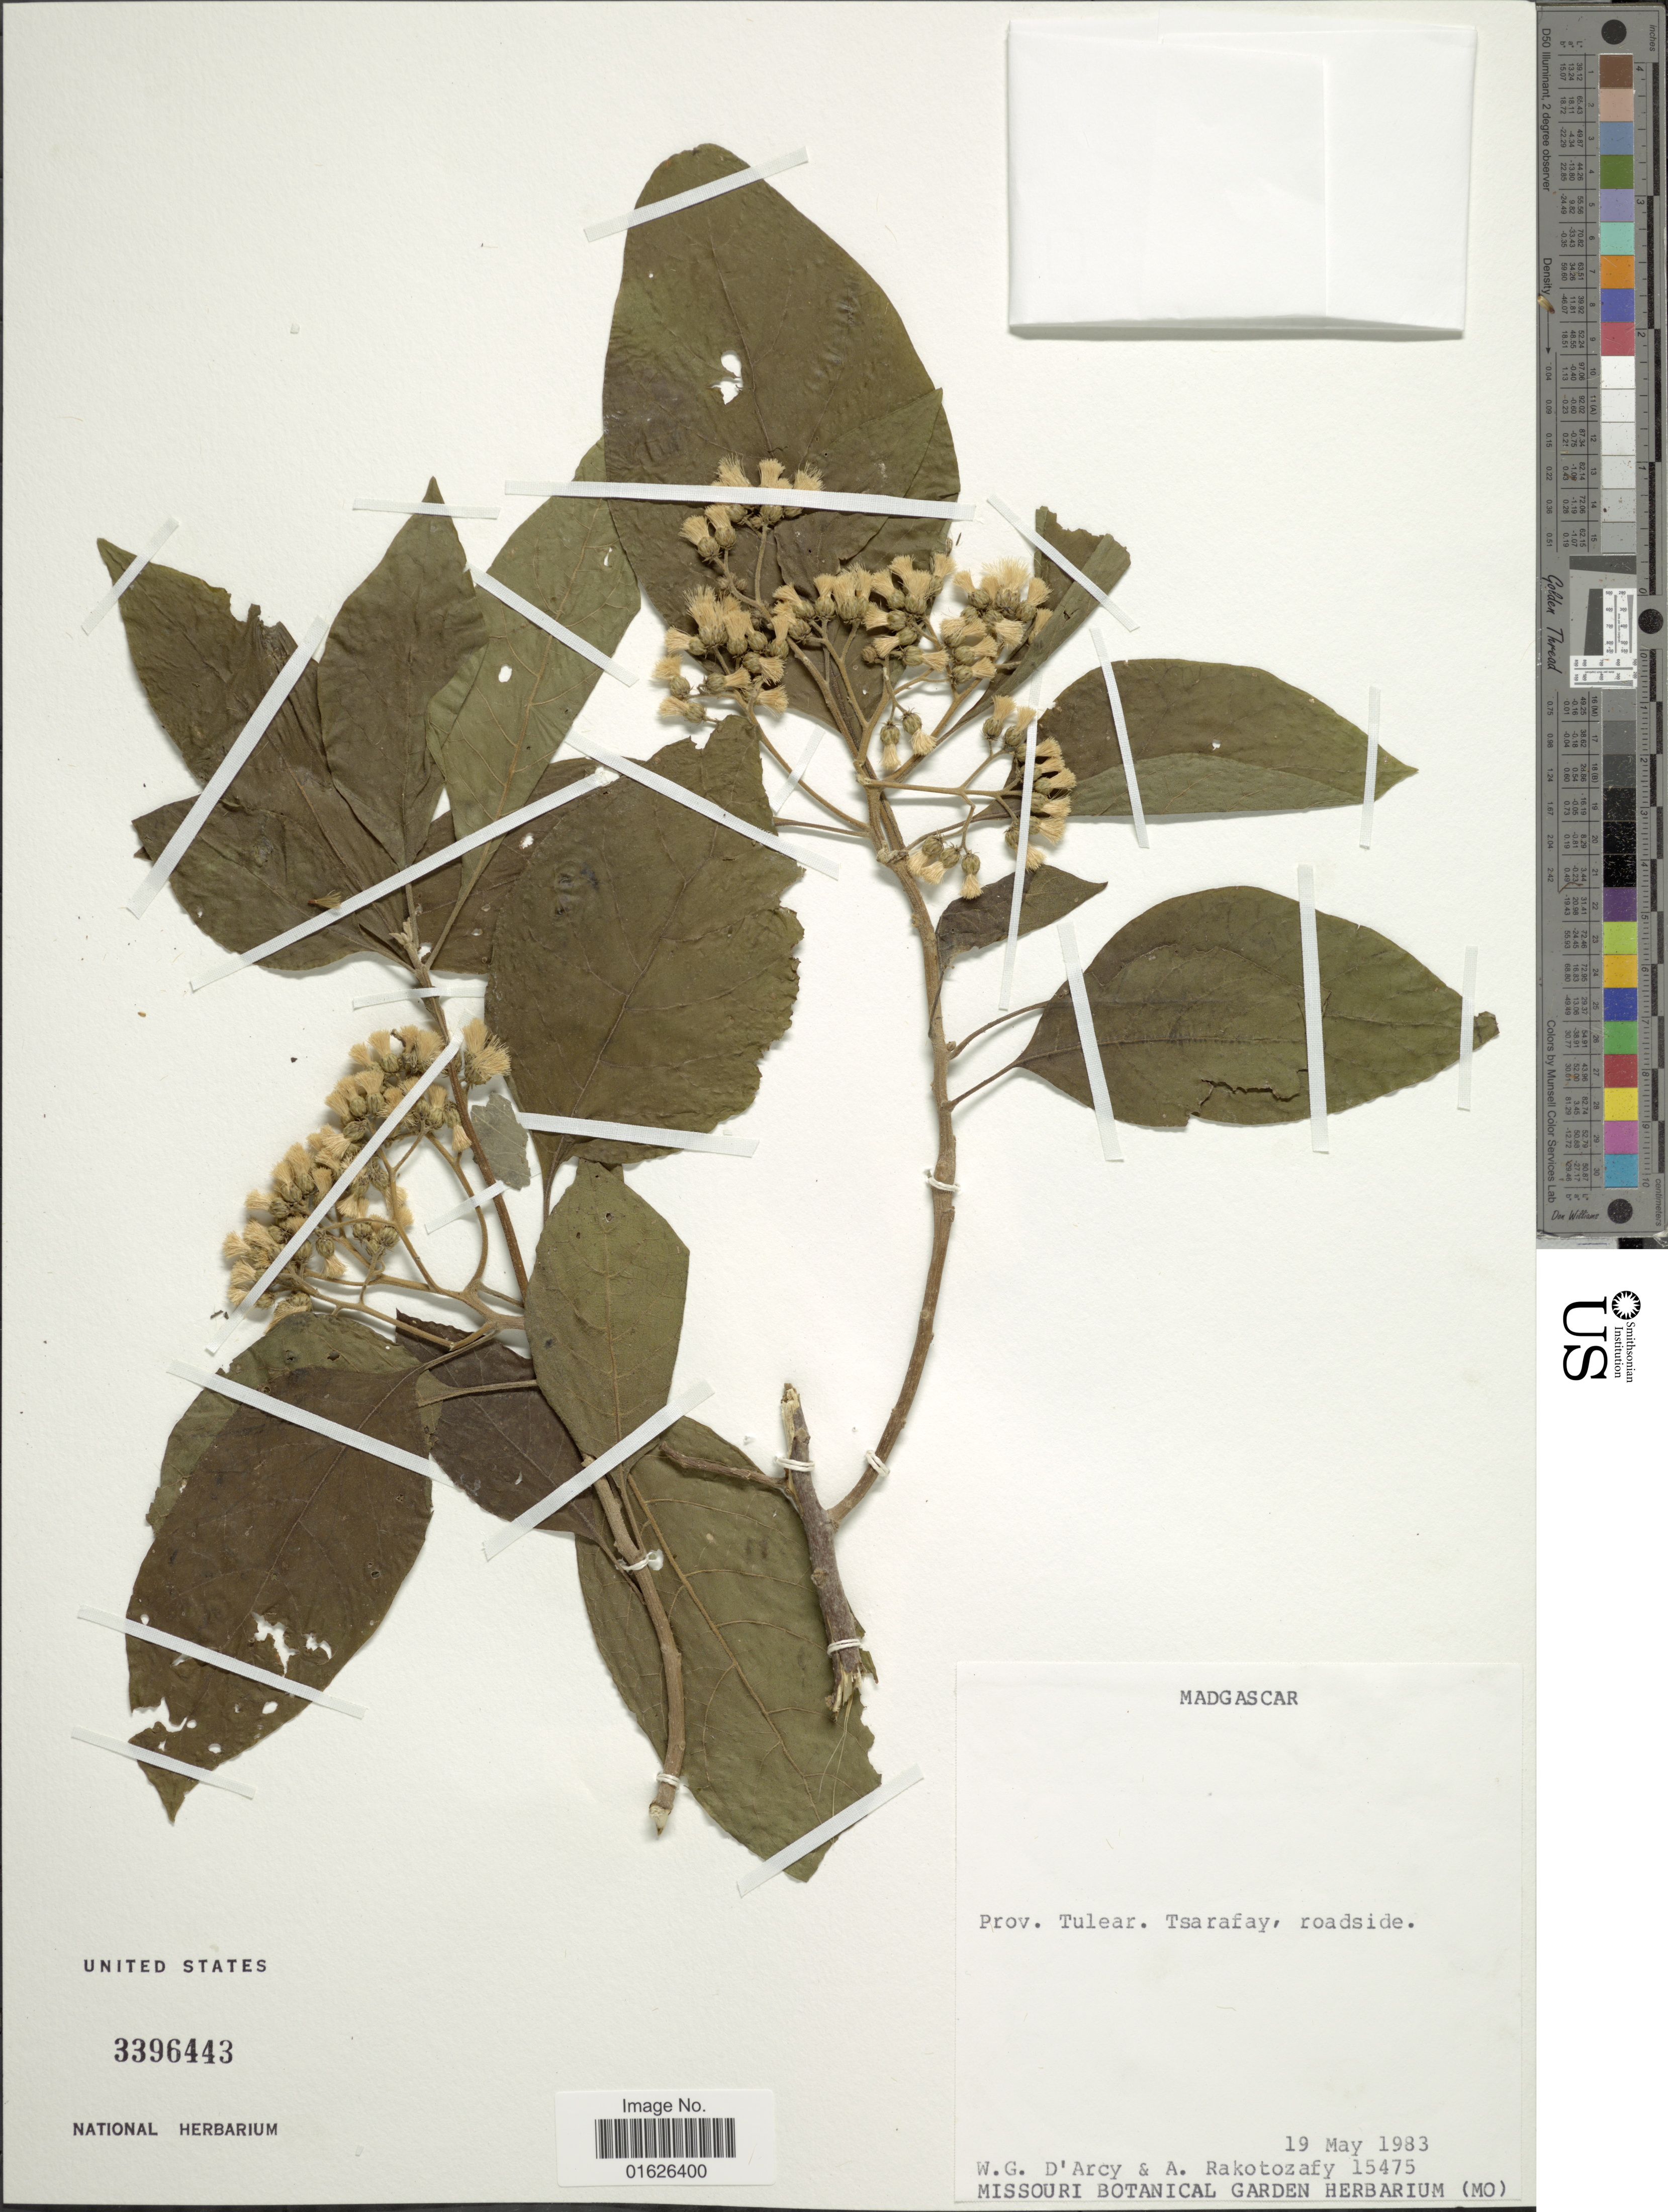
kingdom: Plantae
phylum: Tracheophyta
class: Magnoliopsida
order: Asterales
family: Asteraceae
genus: Gymnanthemum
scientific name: Gymnanthemum coloratum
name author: (Willd.) H. Rob. & B. Kahn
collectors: W. G. D'Arcy & A. Rakotozafy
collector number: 15475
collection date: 1983-05-19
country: Madagascar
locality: Prov. Tulear, Tsarafay, roadside.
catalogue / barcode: US 3396443